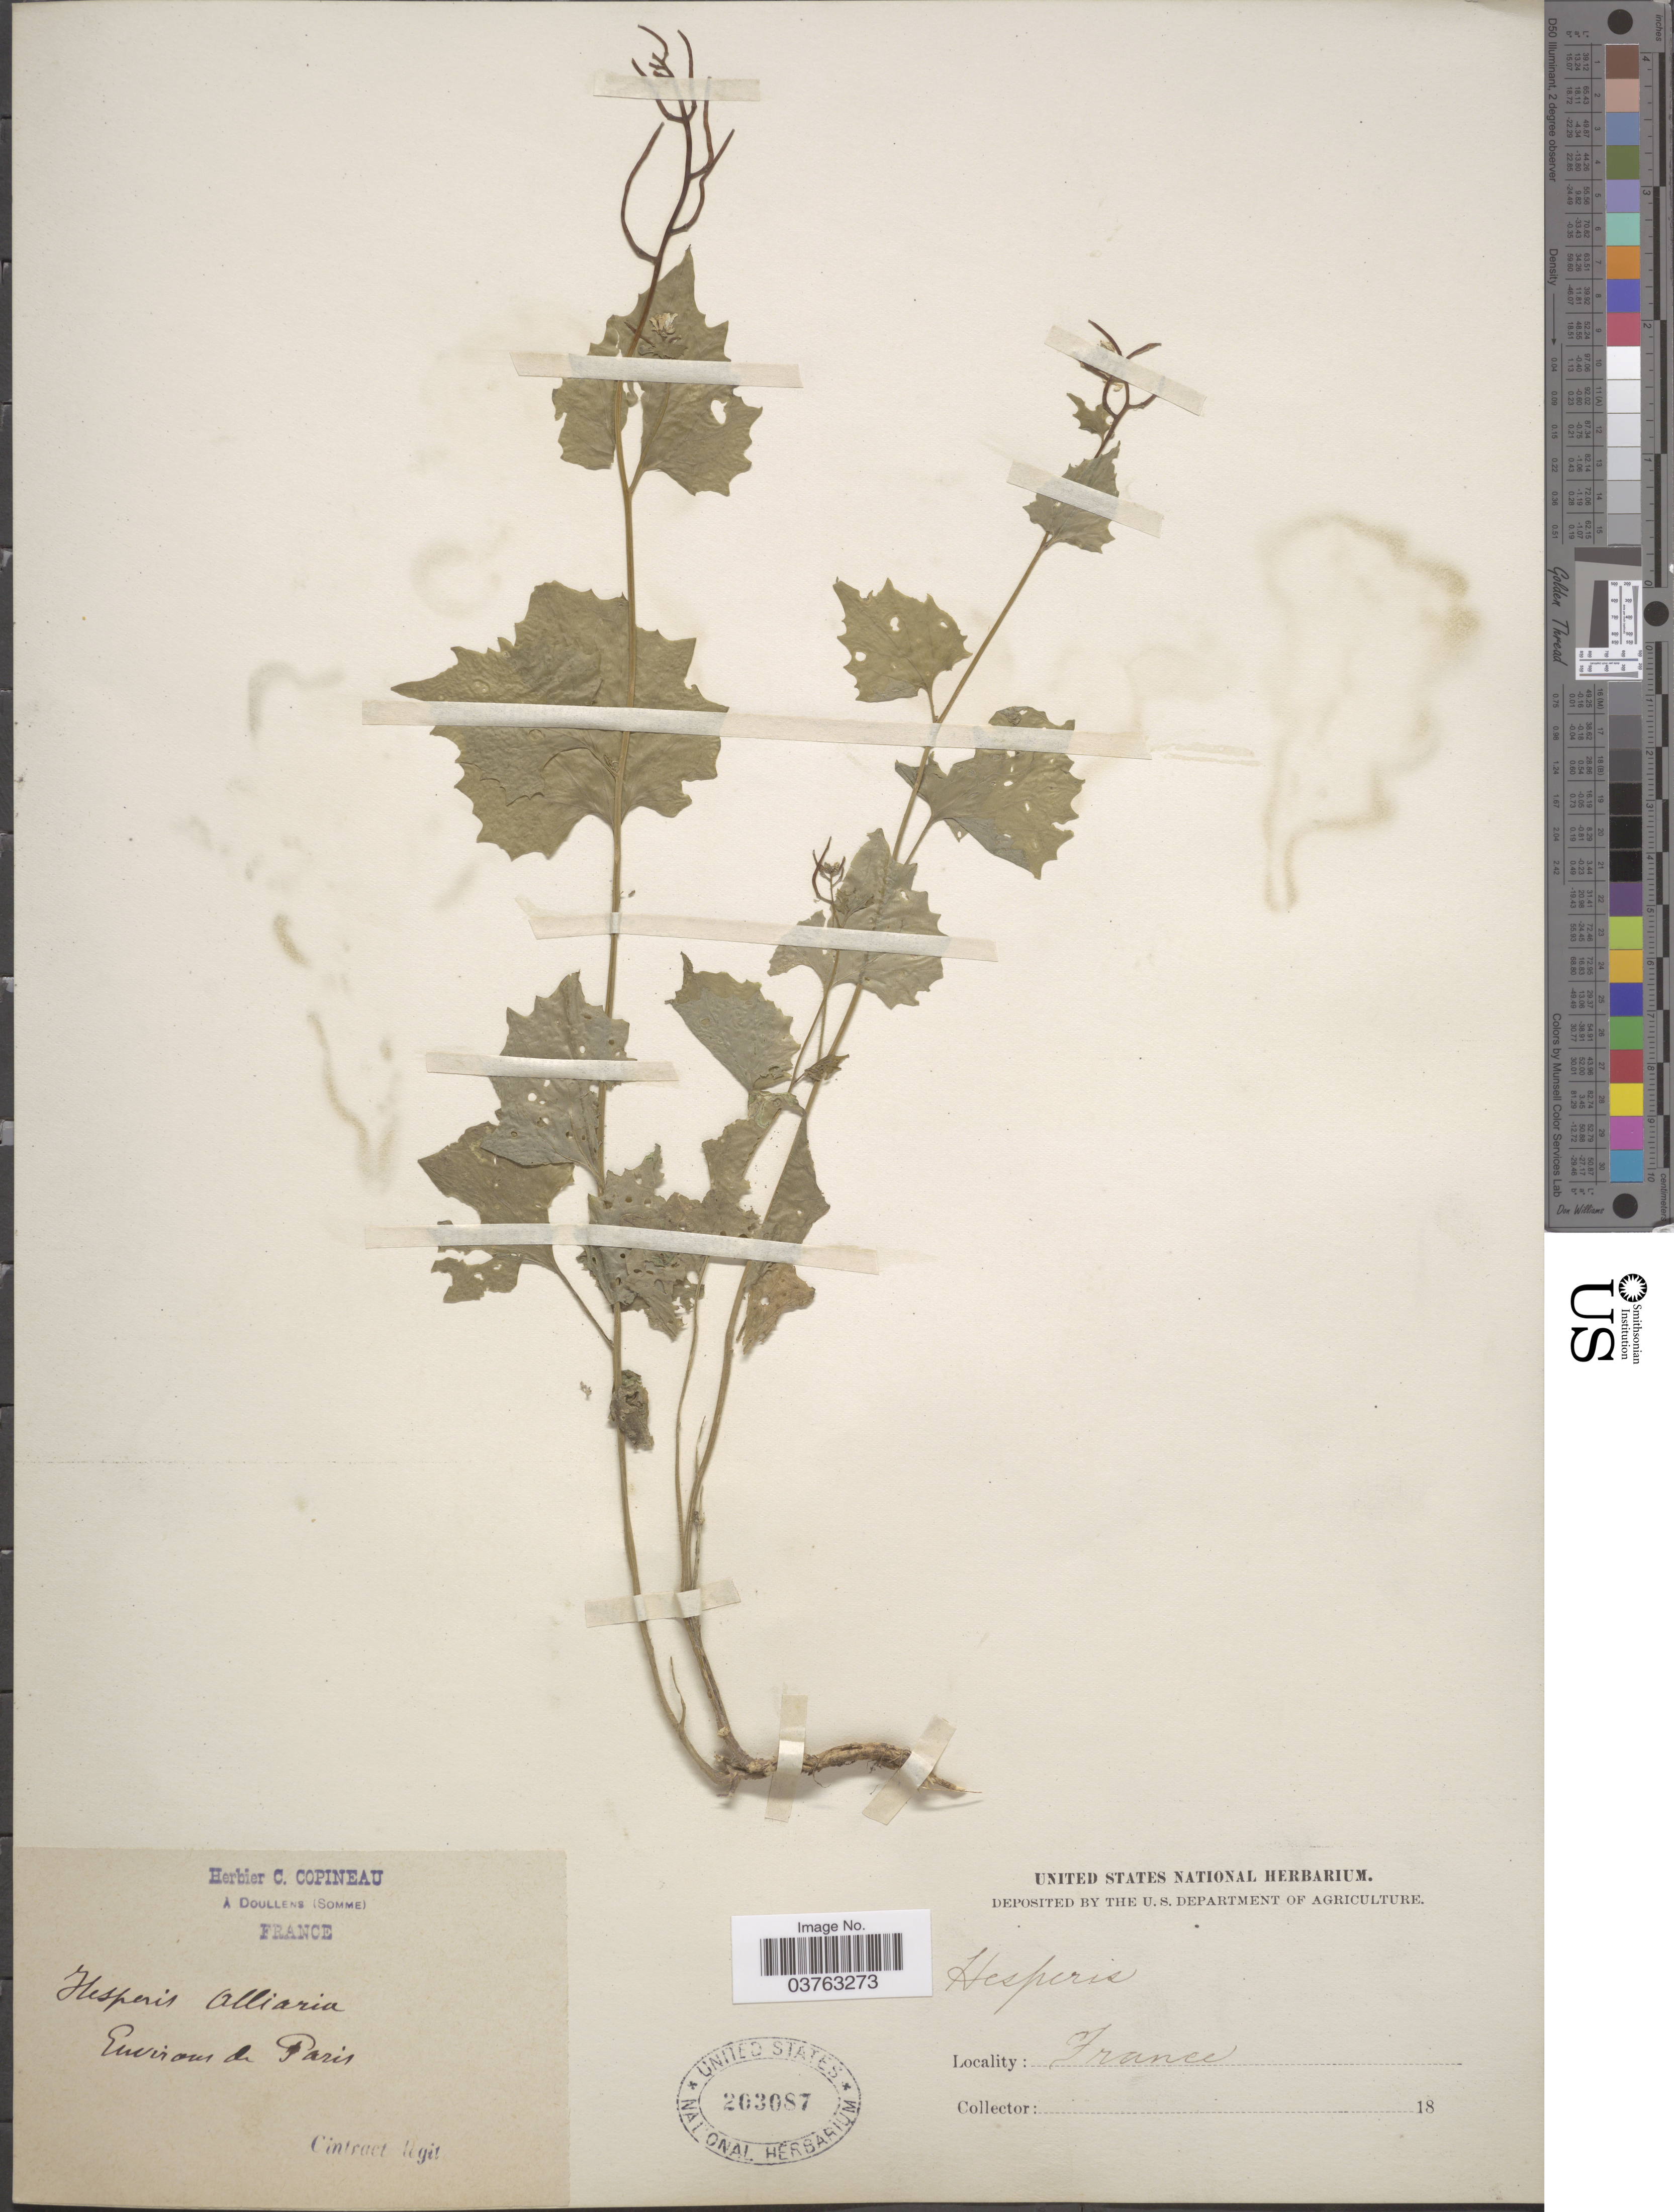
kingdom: Plantae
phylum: Tracheophyta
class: Magnoliopsida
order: Brassicales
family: Brassicaceae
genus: Hesperis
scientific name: Hesperis alliaria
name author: (L.) Lam.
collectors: Cintract, --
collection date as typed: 18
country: France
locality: Environs de Paris.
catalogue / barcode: US 203087